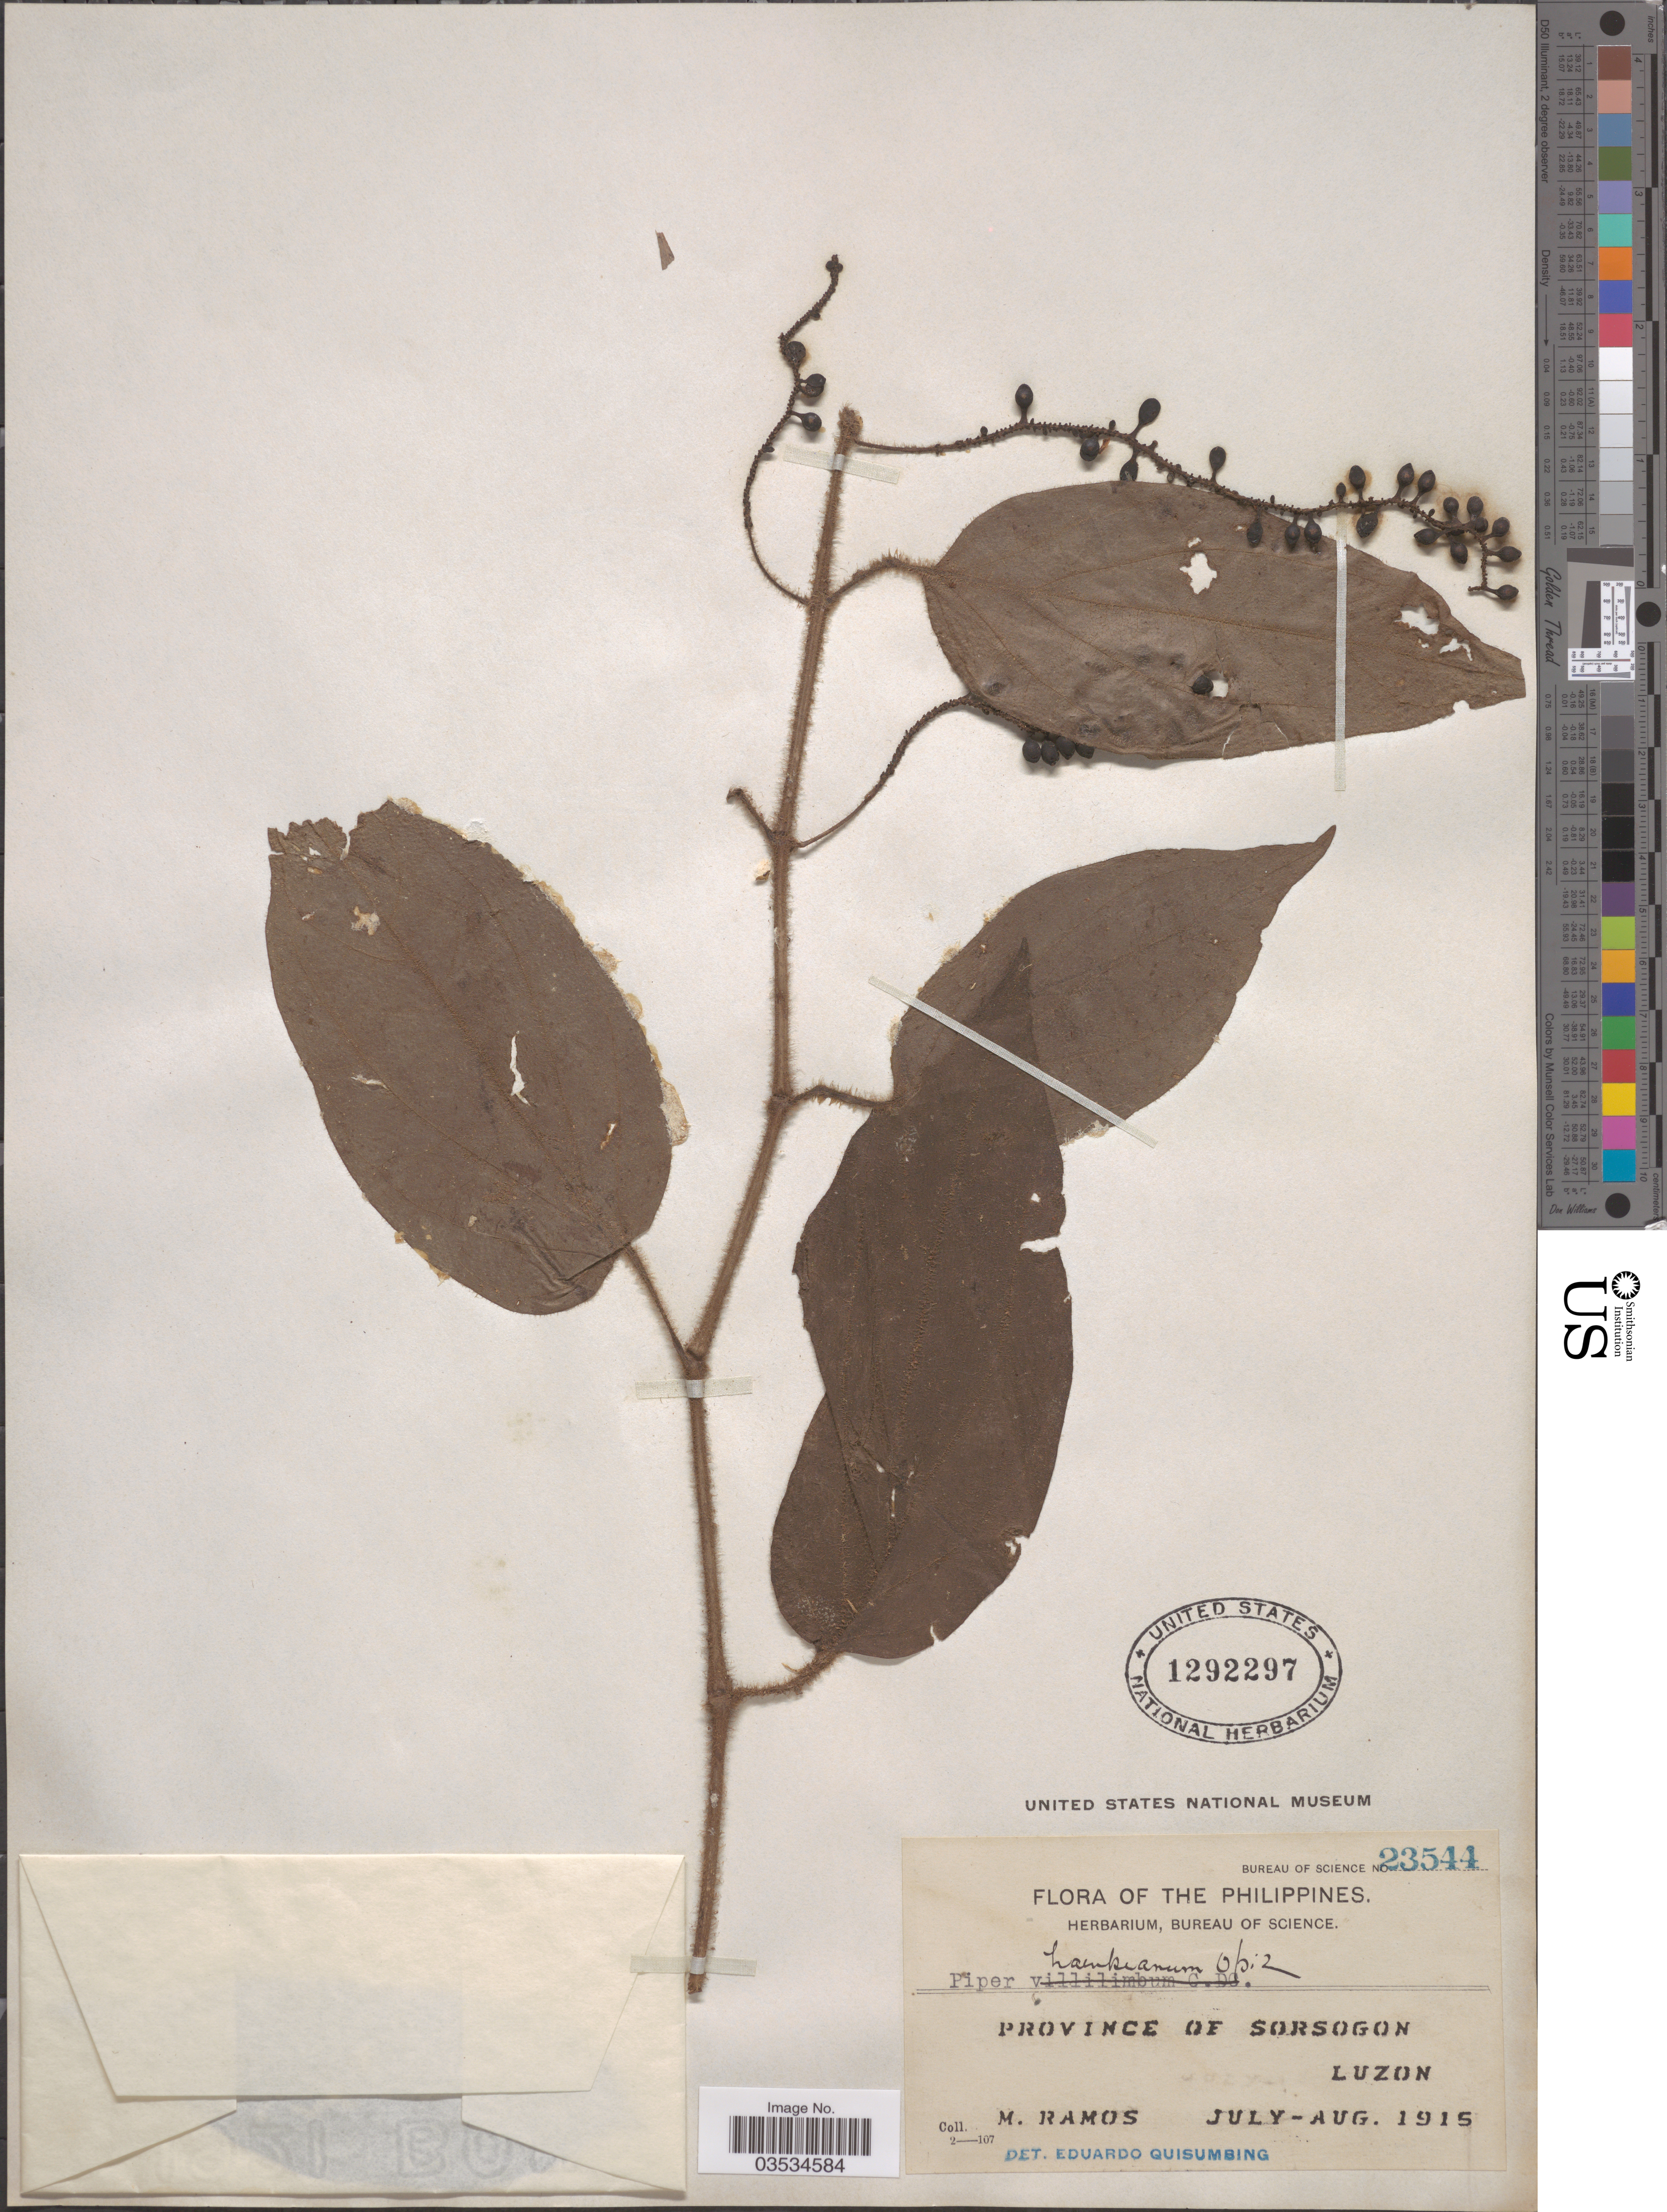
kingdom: Plantae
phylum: Tracheophyta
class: Magnoliopsida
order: Piperales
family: Piperaceae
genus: Piper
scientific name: Piper haenkeanum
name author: Opiz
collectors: M. Ramos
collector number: Bureau of Science 23544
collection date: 1915-07/1915-08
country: Philippines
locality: Province of Sorsogon. Luzon.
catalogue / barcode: US 1292297